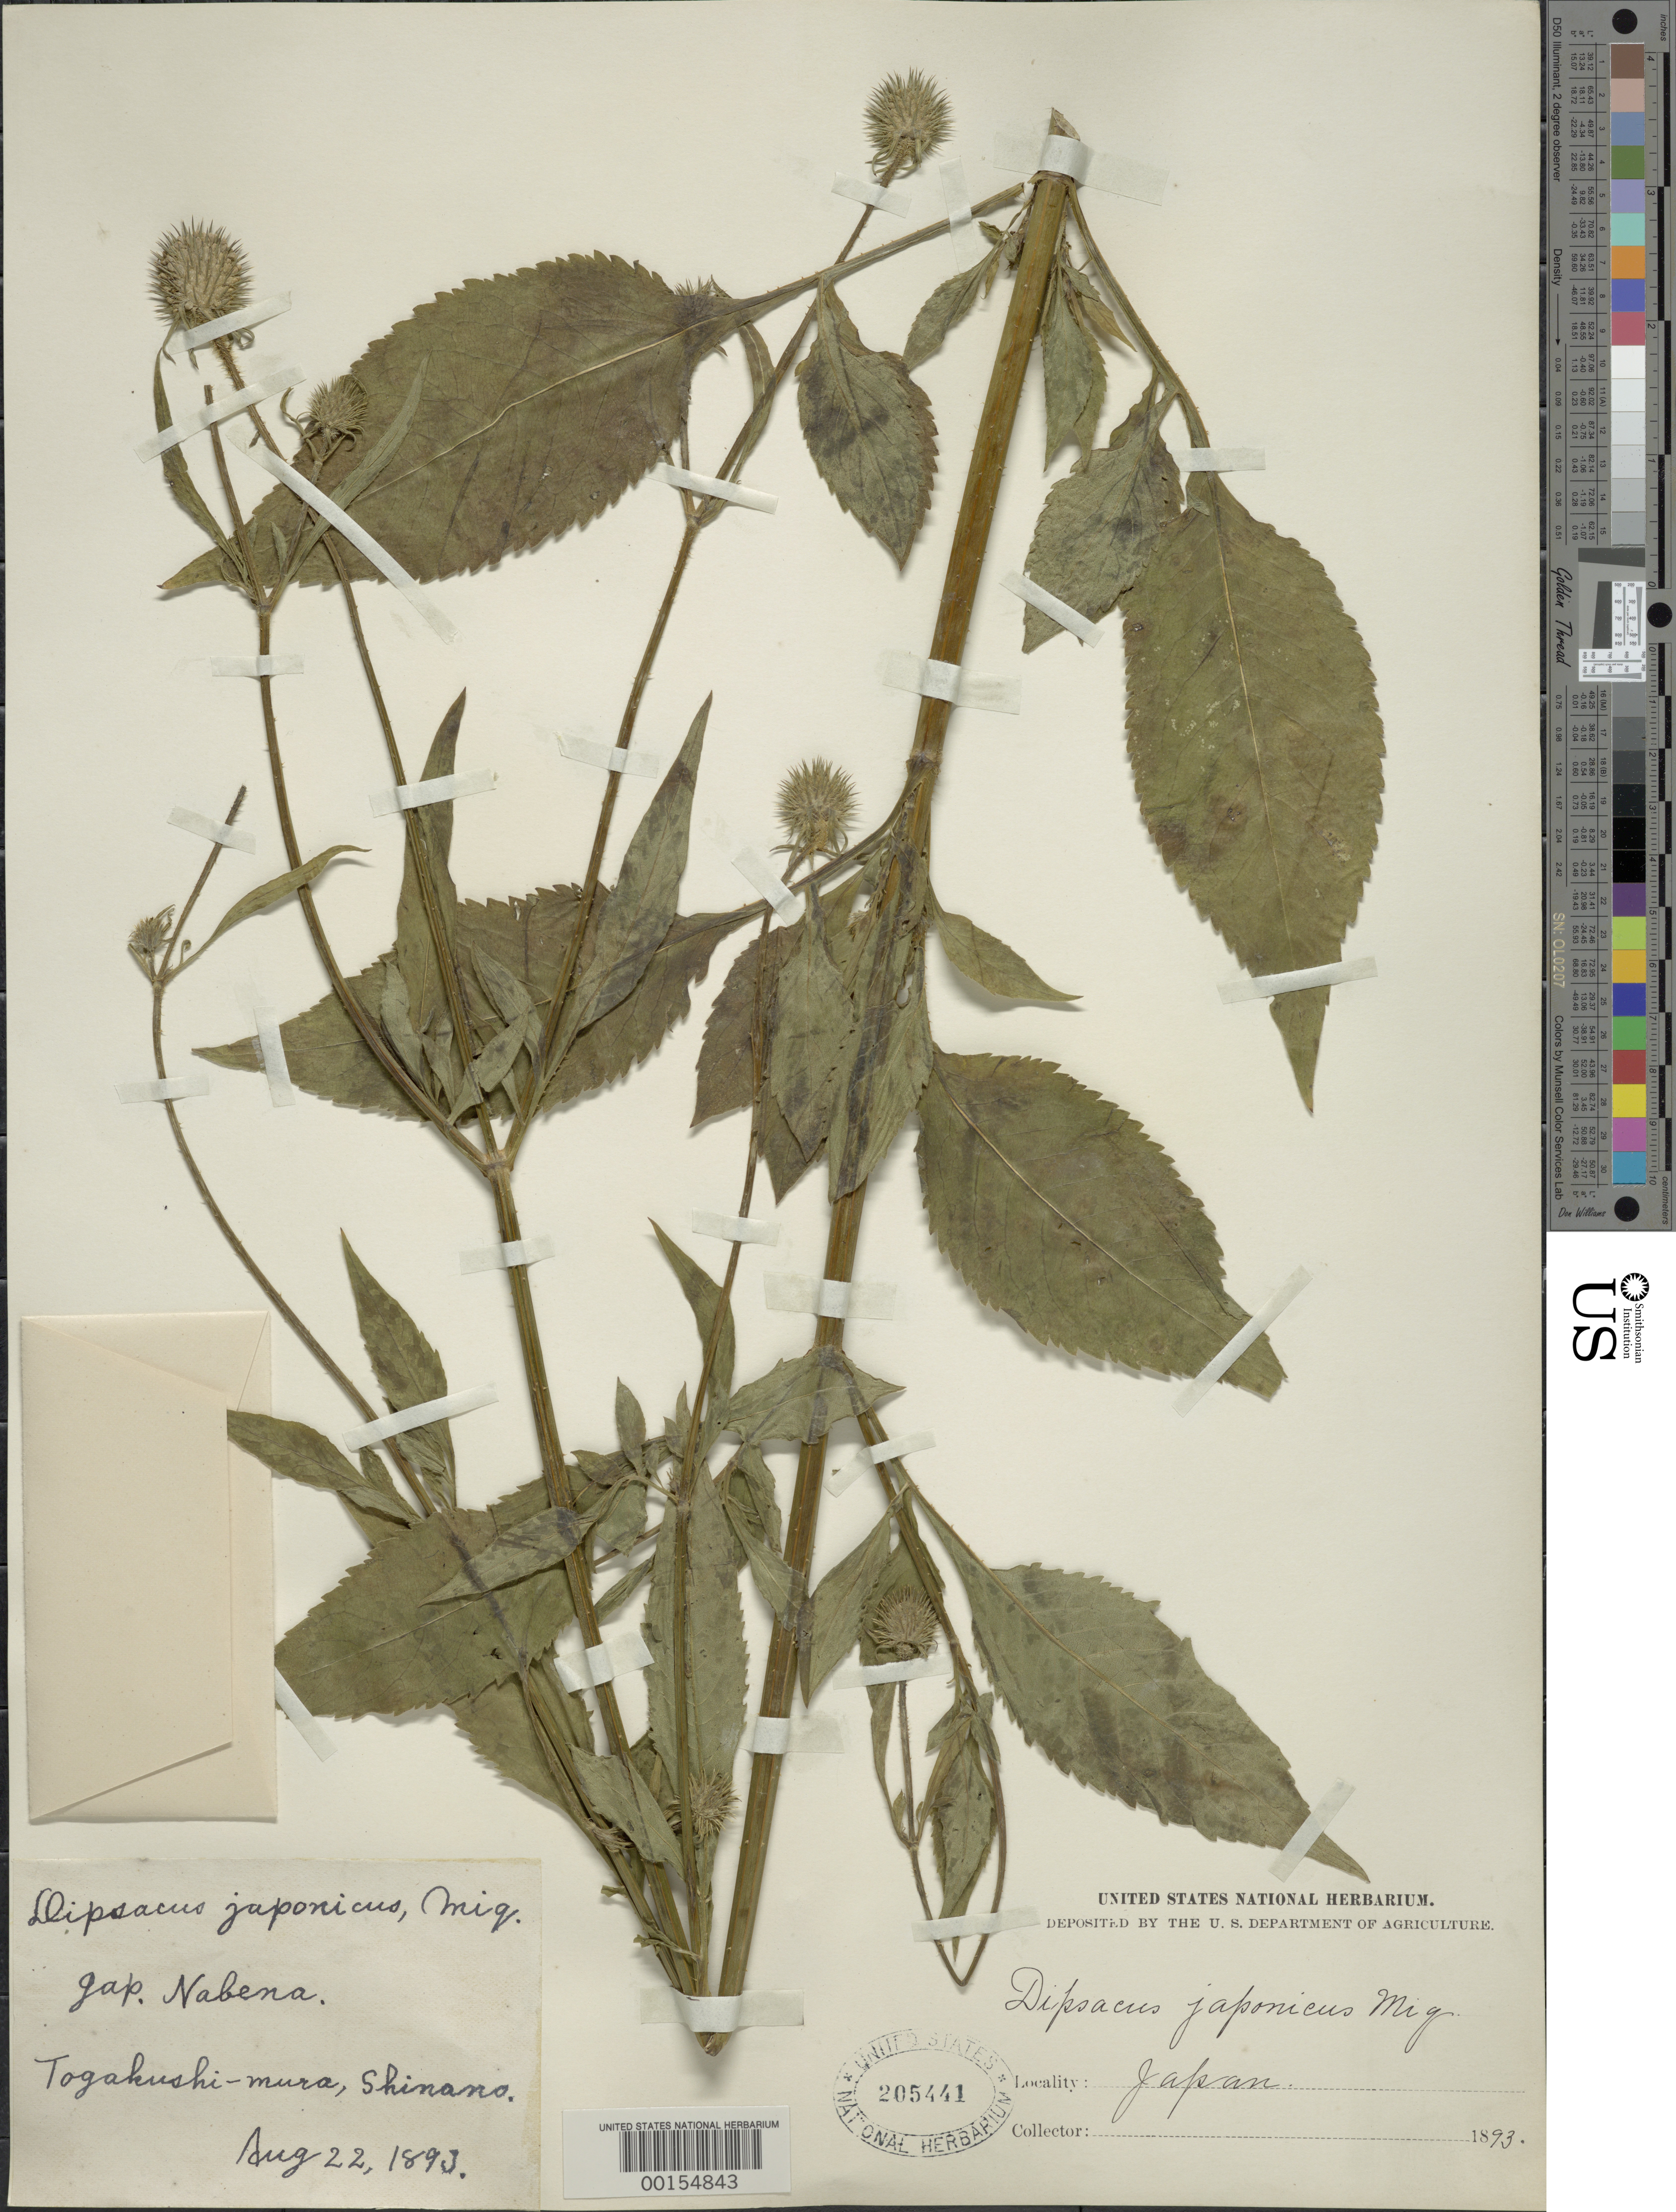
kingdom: Plantae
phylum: Tracheophyta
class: Magnoliopsida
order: Dipsacales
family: Caprifoliaceae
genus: Dipsacus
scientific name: Dipsacus japonicus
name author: Miq.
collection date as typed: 22 Aug 1893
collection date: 1893-08-22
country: Japan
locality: Togakushi-mura, shinano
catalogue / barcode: US 205441